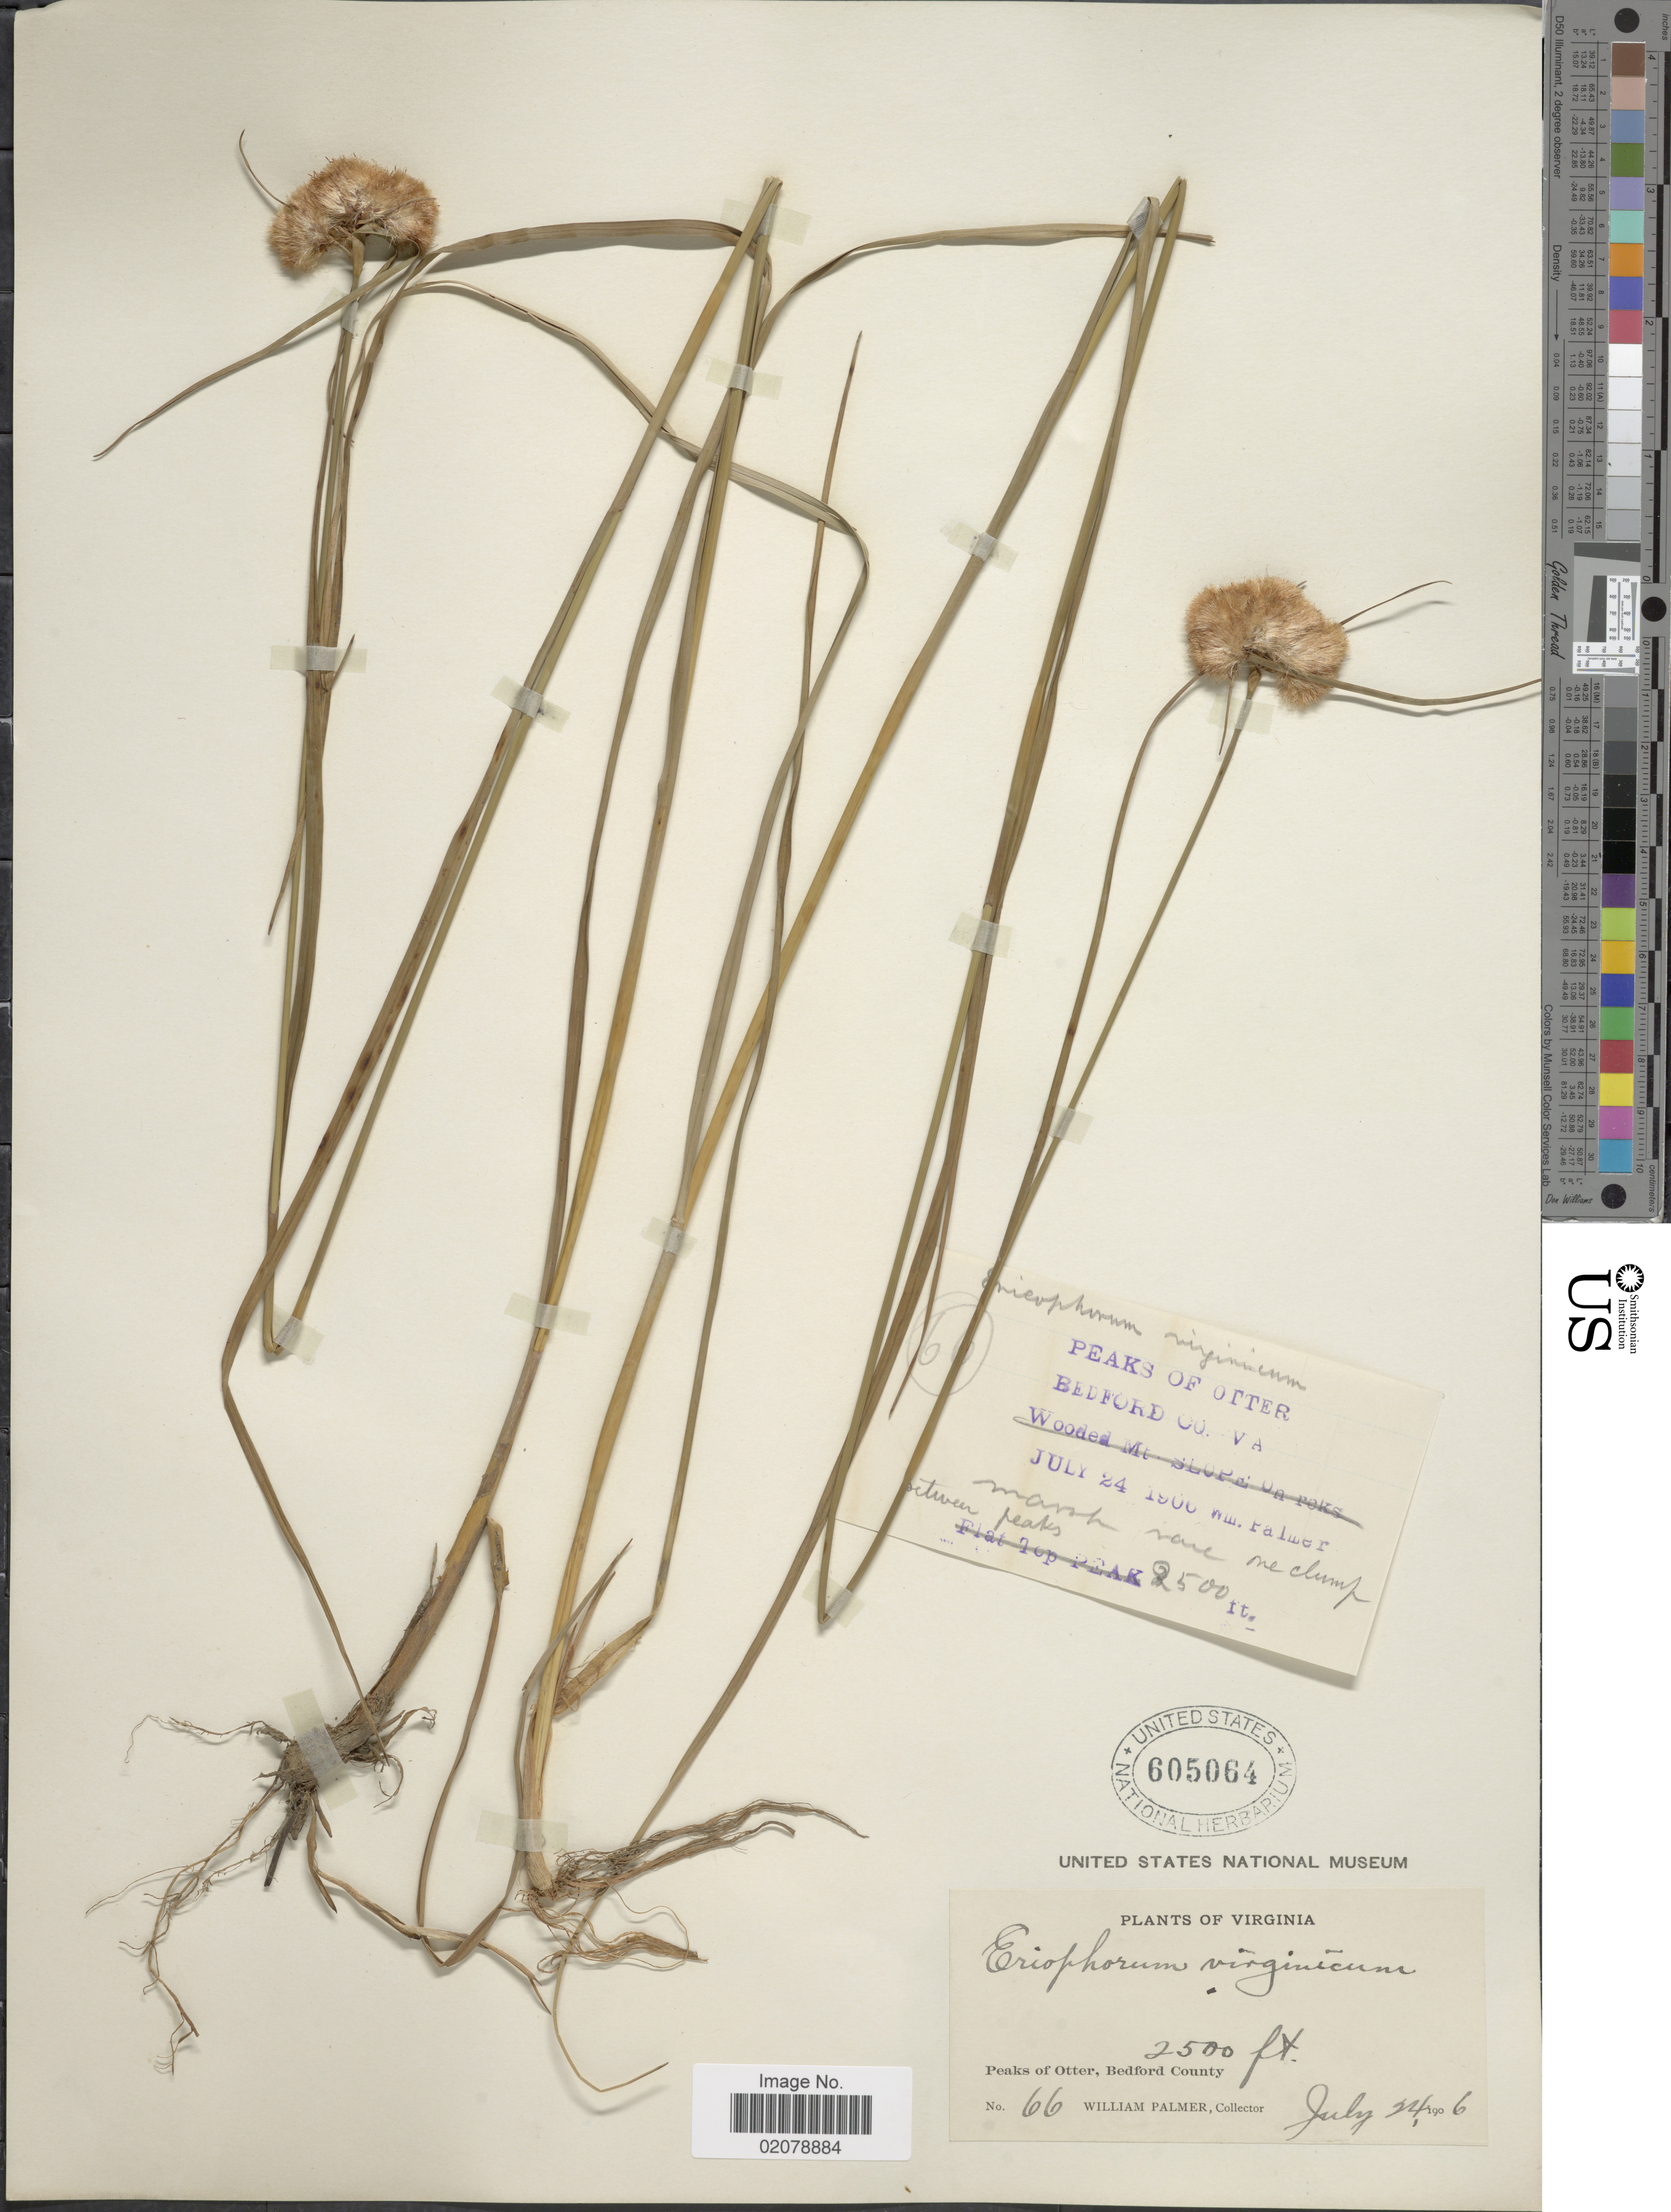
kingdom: Plantae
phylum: Tracheophyta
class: Liliopsida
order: Poales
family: Cyperaceae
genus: Eriophorum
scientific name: Eriophorum virginicum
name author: L.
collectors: W. Palmer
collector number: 66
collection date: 1906-07-24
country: United States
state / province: Virginia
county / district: Bedford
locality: Peaks of Otter, Bedford County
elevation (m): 762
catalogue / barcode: US 605064